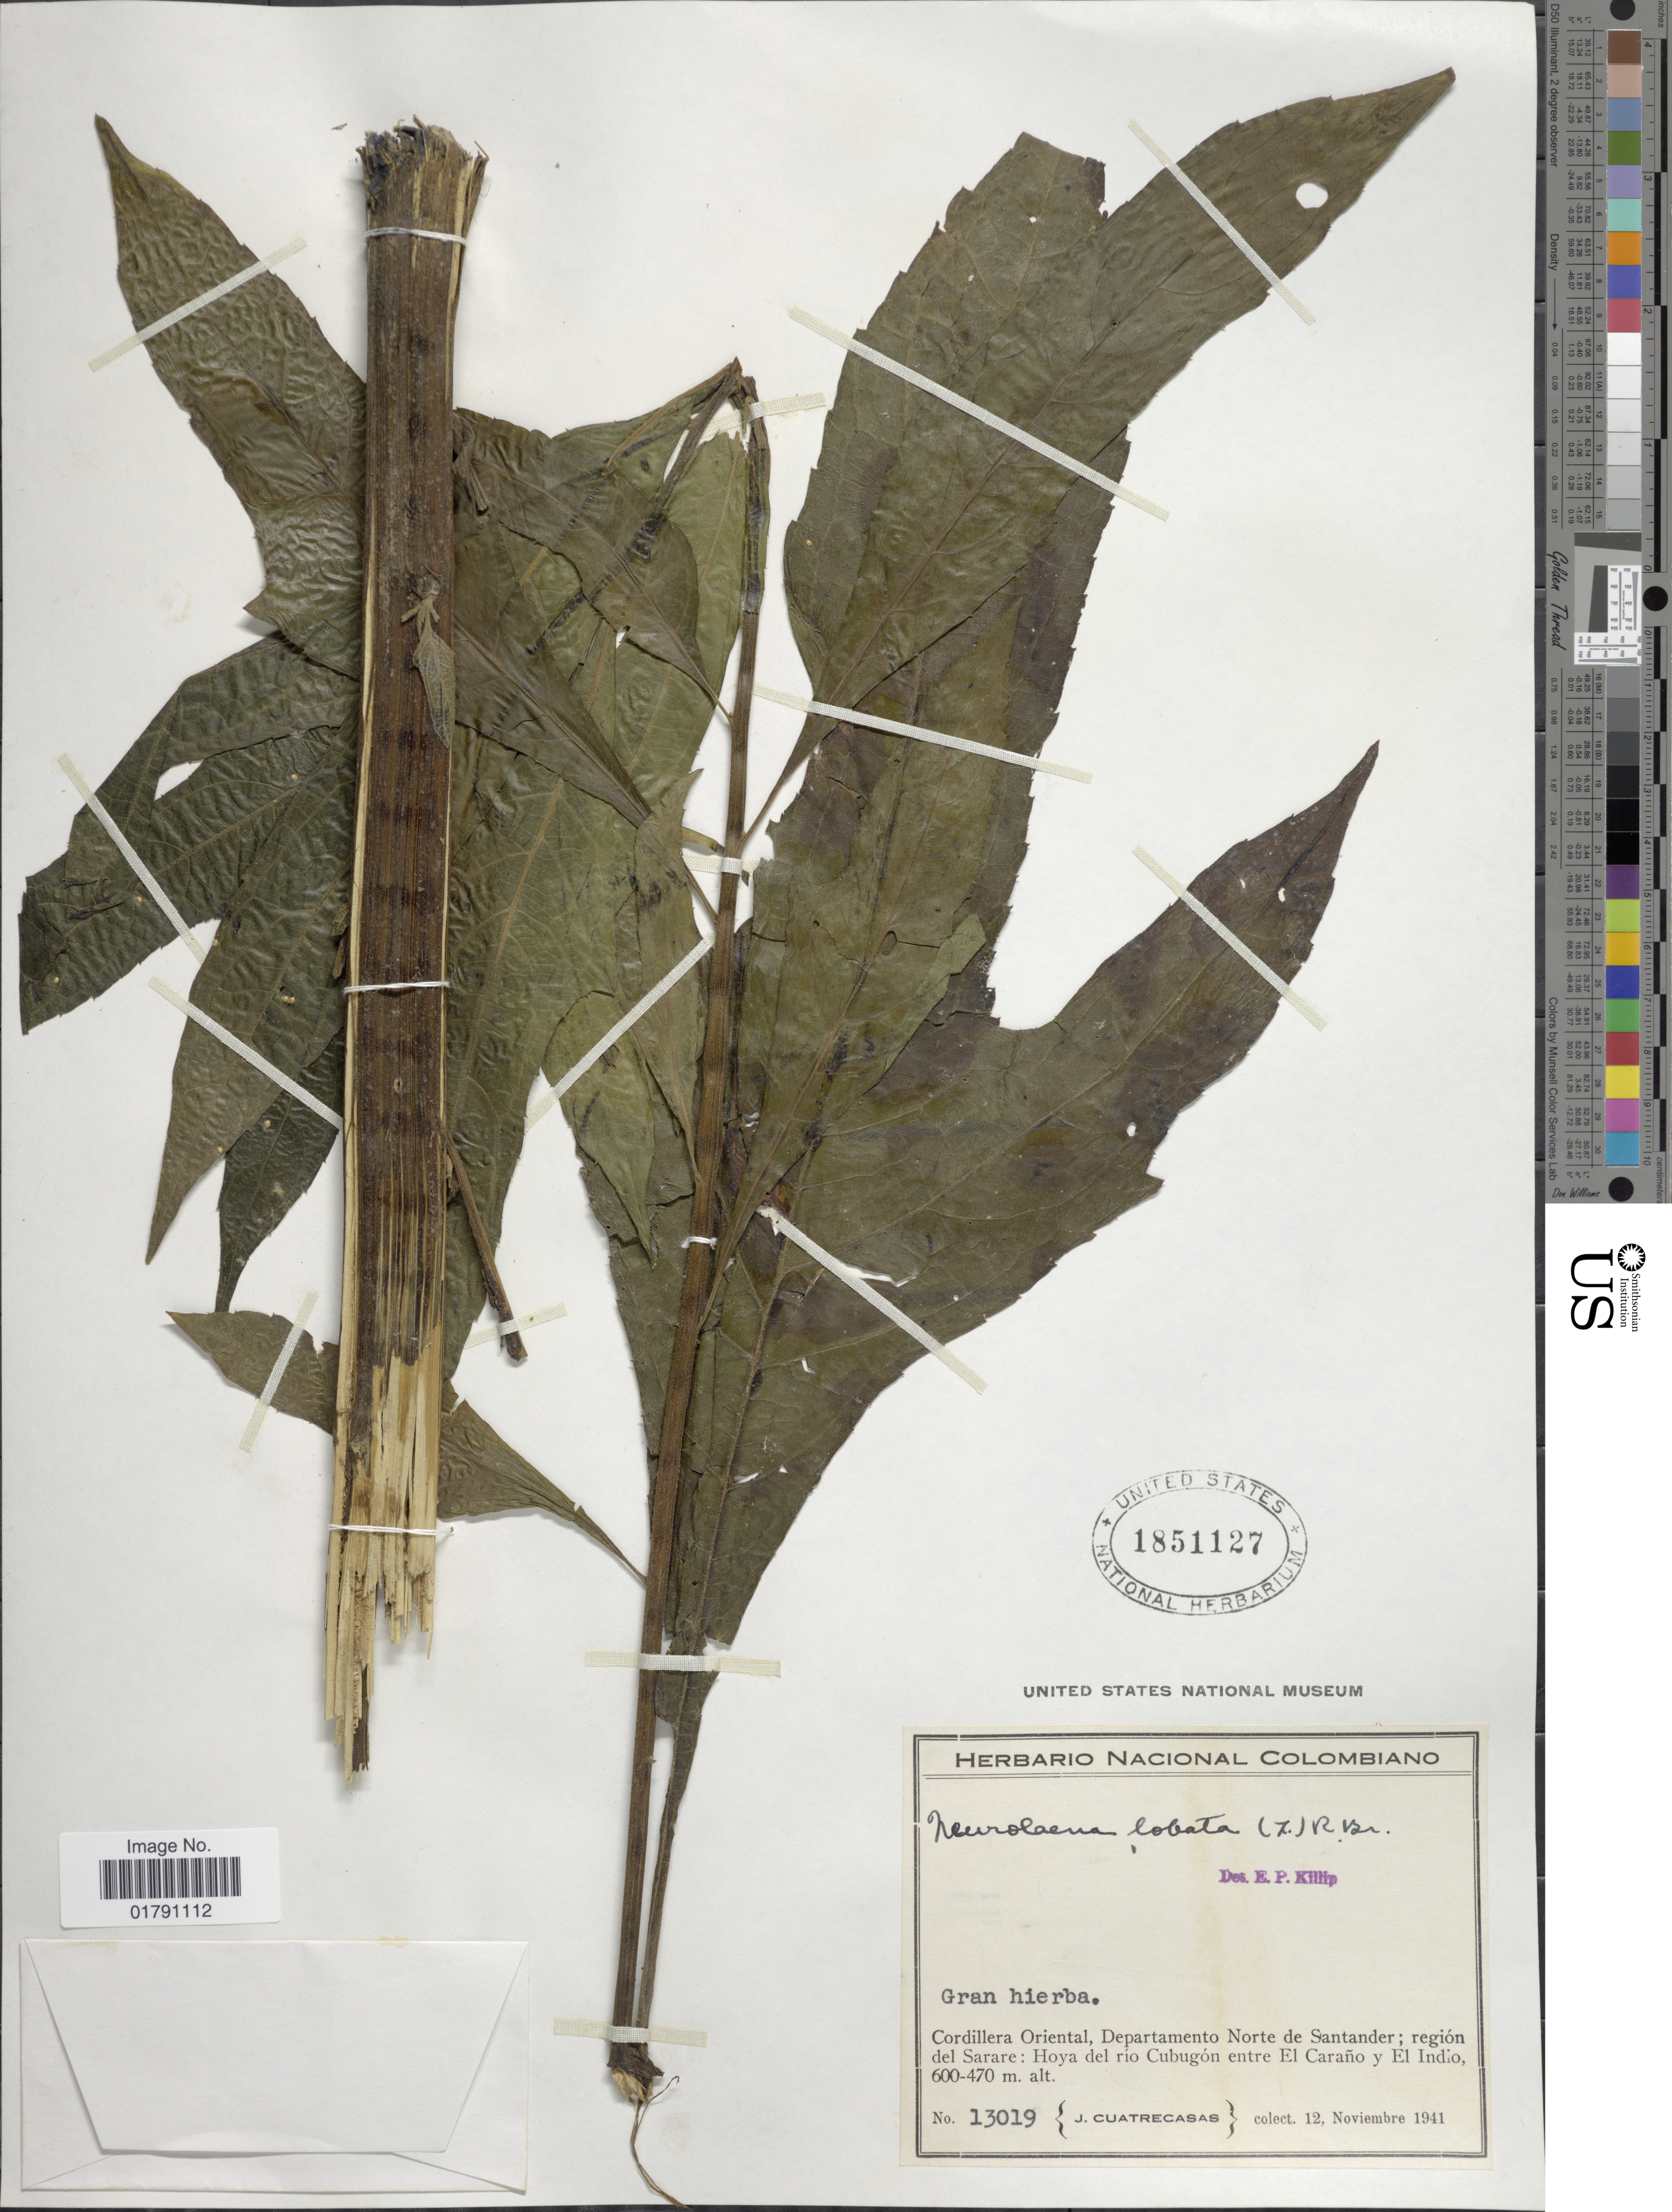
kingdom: Plantae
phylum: Tracheophyta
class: Magnoliopsida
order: Asterales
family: Asteraceae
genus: Neurolaena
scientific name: Neurolaena lobata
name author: (L.) R. Br. ex Cass.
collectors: J. Cuatrecasas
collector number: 13019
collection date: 1941-11-12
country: Colombia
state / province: Norte de Santander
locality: Cordillera Oriental, region del Sarare, Hoya del rio Cubugon entre El Carano y El Indio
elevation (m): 470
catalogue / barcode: US 1851127